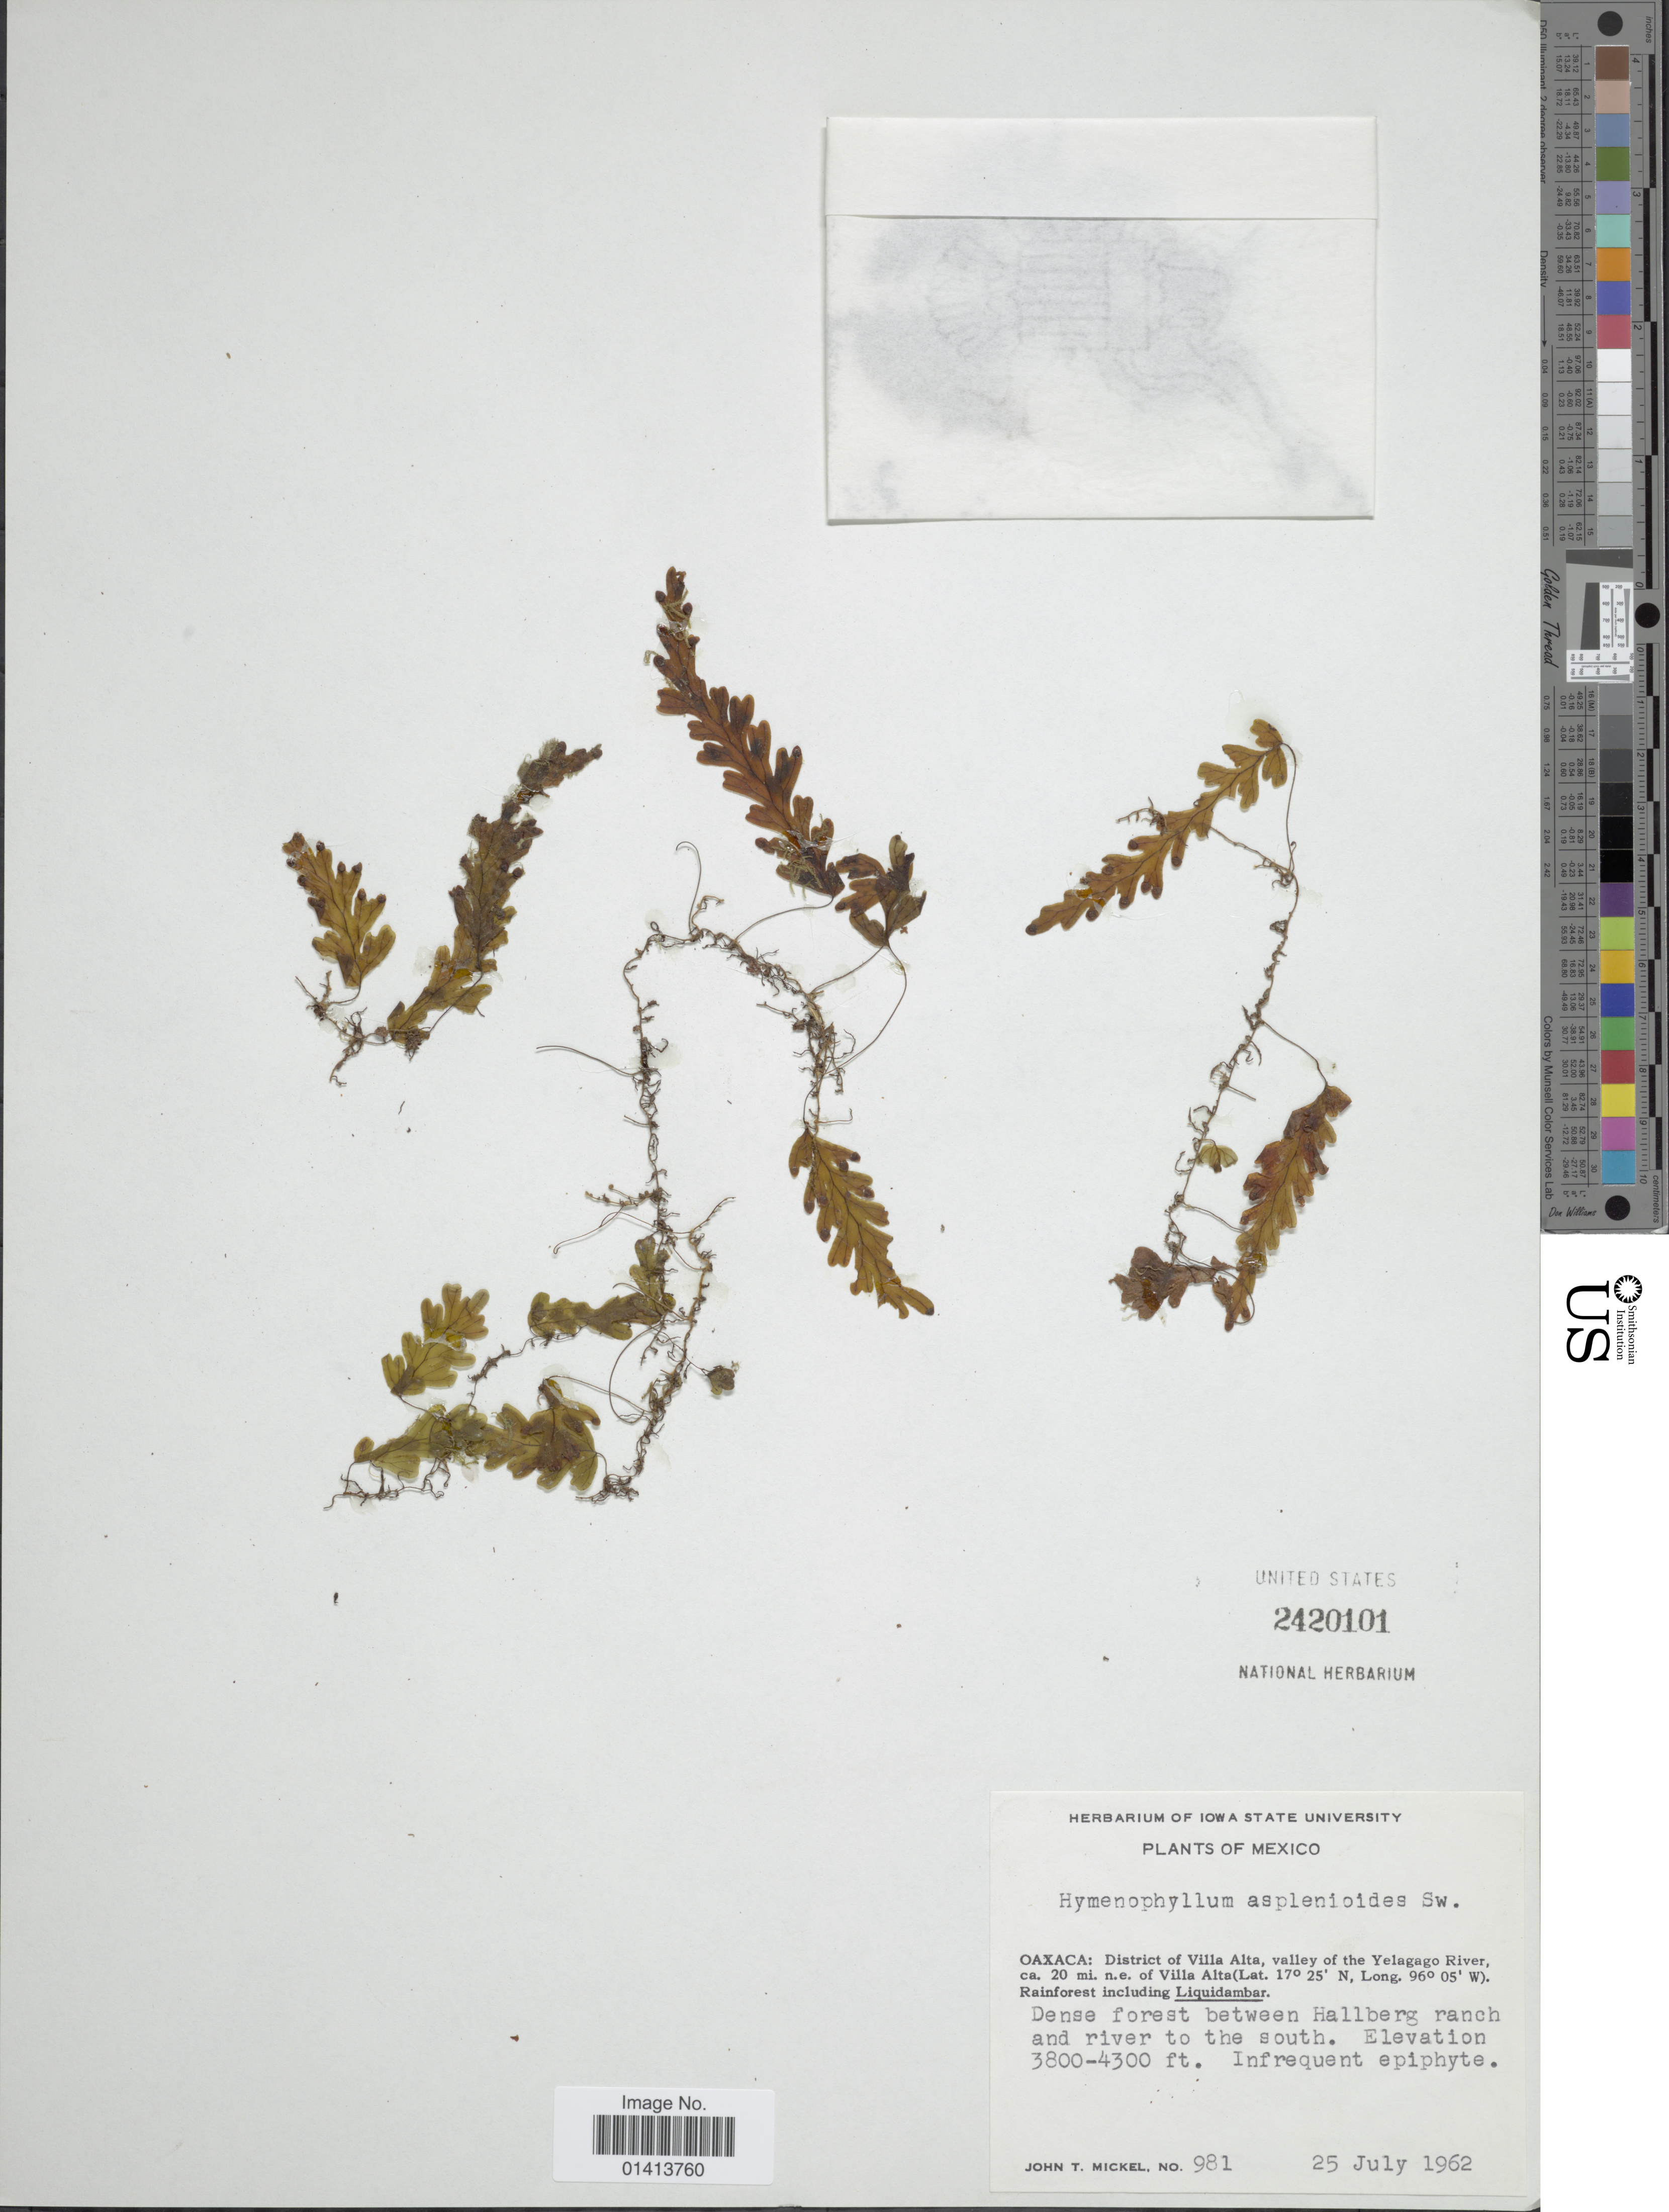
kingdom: Plantae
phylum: Tracheophyta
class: Polypodiopsida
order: Hymenophyllales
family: Hymenophyllaceae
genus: Hymenophyllum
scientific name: Hymenophyllum asplenioides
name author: (Sw.) Sw.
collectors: J. T. Mickel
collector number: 981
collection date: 1962-07-25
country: Mexico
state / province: Oaxaca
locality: District of Villa Alta, valley of the Yelagago River, ca. 20 mi. n.e. of Villa Alta, Dense forest between Hallberg ranch and river to the south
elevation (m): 1158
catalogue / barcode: US 2420101